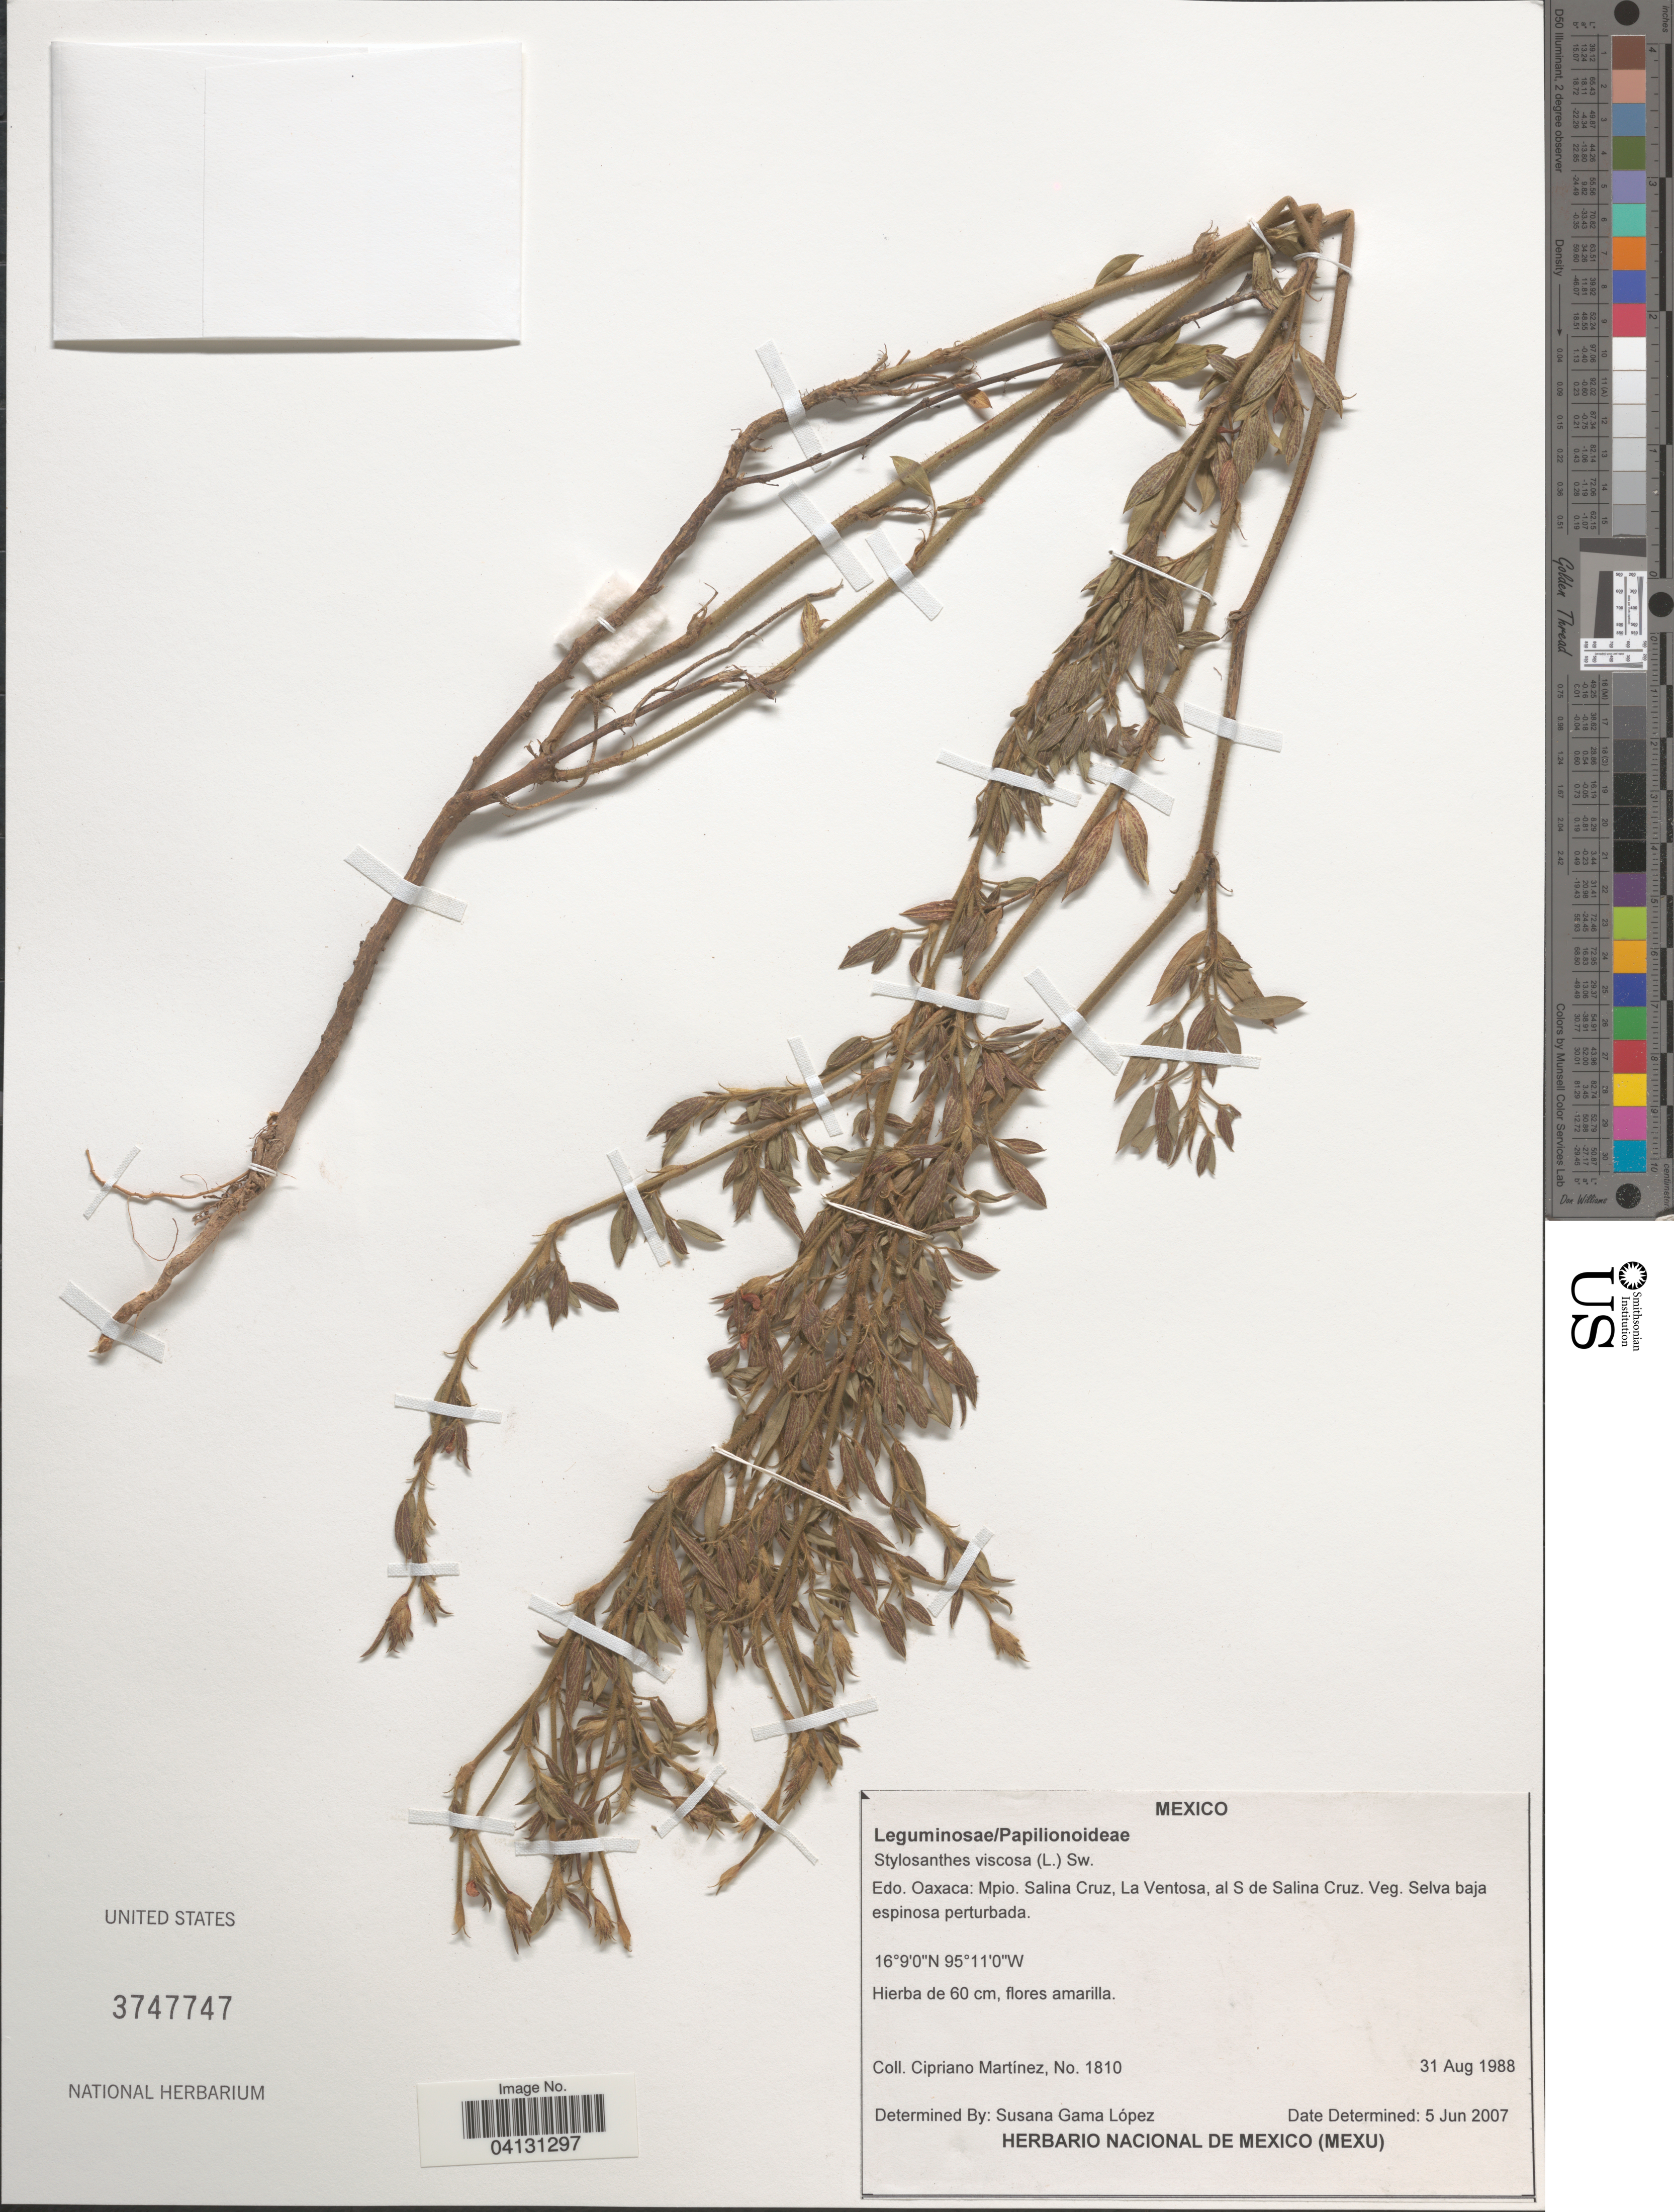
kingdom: Plantae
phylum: Tracheophyta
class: Magnoliopsida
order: Fabales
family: Fabaceae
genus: Stylosanthes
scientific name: Stylosanthes viscosa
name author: Sw.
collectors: C. Martínez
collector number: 1810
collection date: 1988-08-31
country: Mexico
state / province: Oaxaca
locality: Mpio. Salina Cruz, La Ventosa, al S de Salina Cruz.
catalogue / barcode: US 3747747